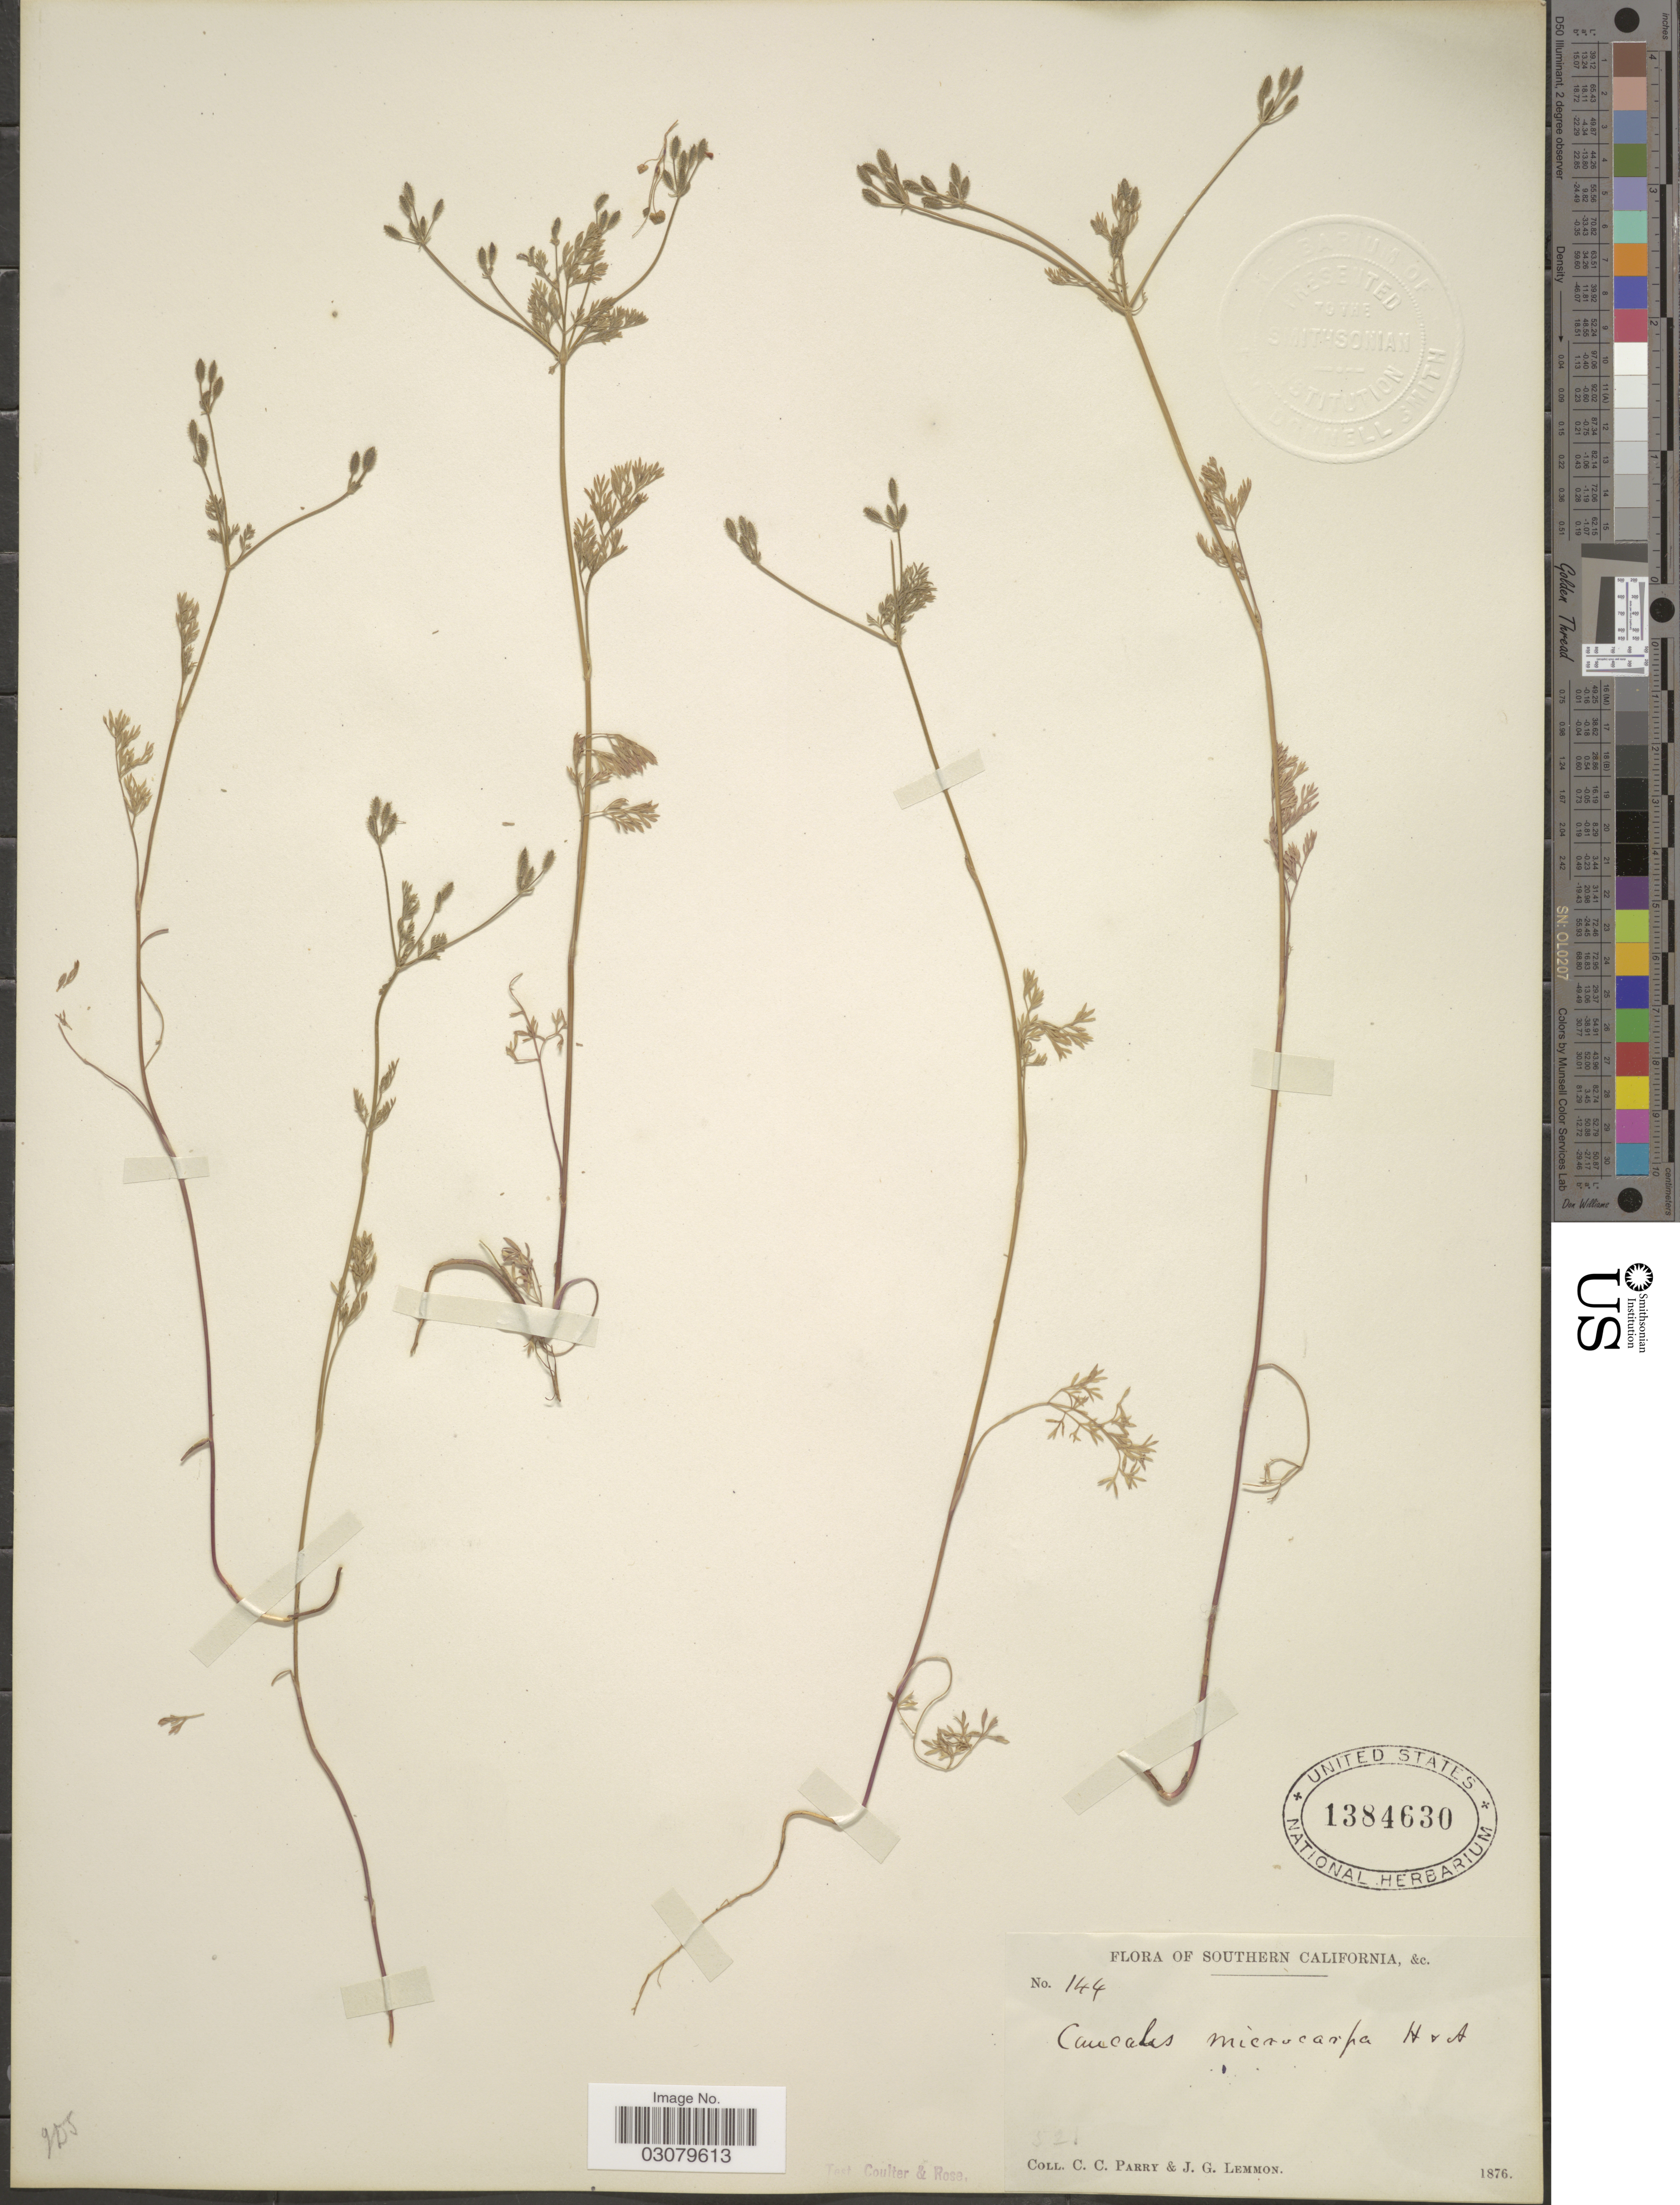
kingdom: Plantae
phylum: Tracheophyta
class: Magnoliopsida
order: Apiales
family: Apiaceae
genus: Caucalis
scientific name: Caucalis microcarpa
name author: Hook. & Arn.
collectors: C. C. Parry & J. Lemmon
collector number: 144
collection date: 1876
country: United States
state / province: California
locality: Southern California.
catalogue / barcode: US 1384630